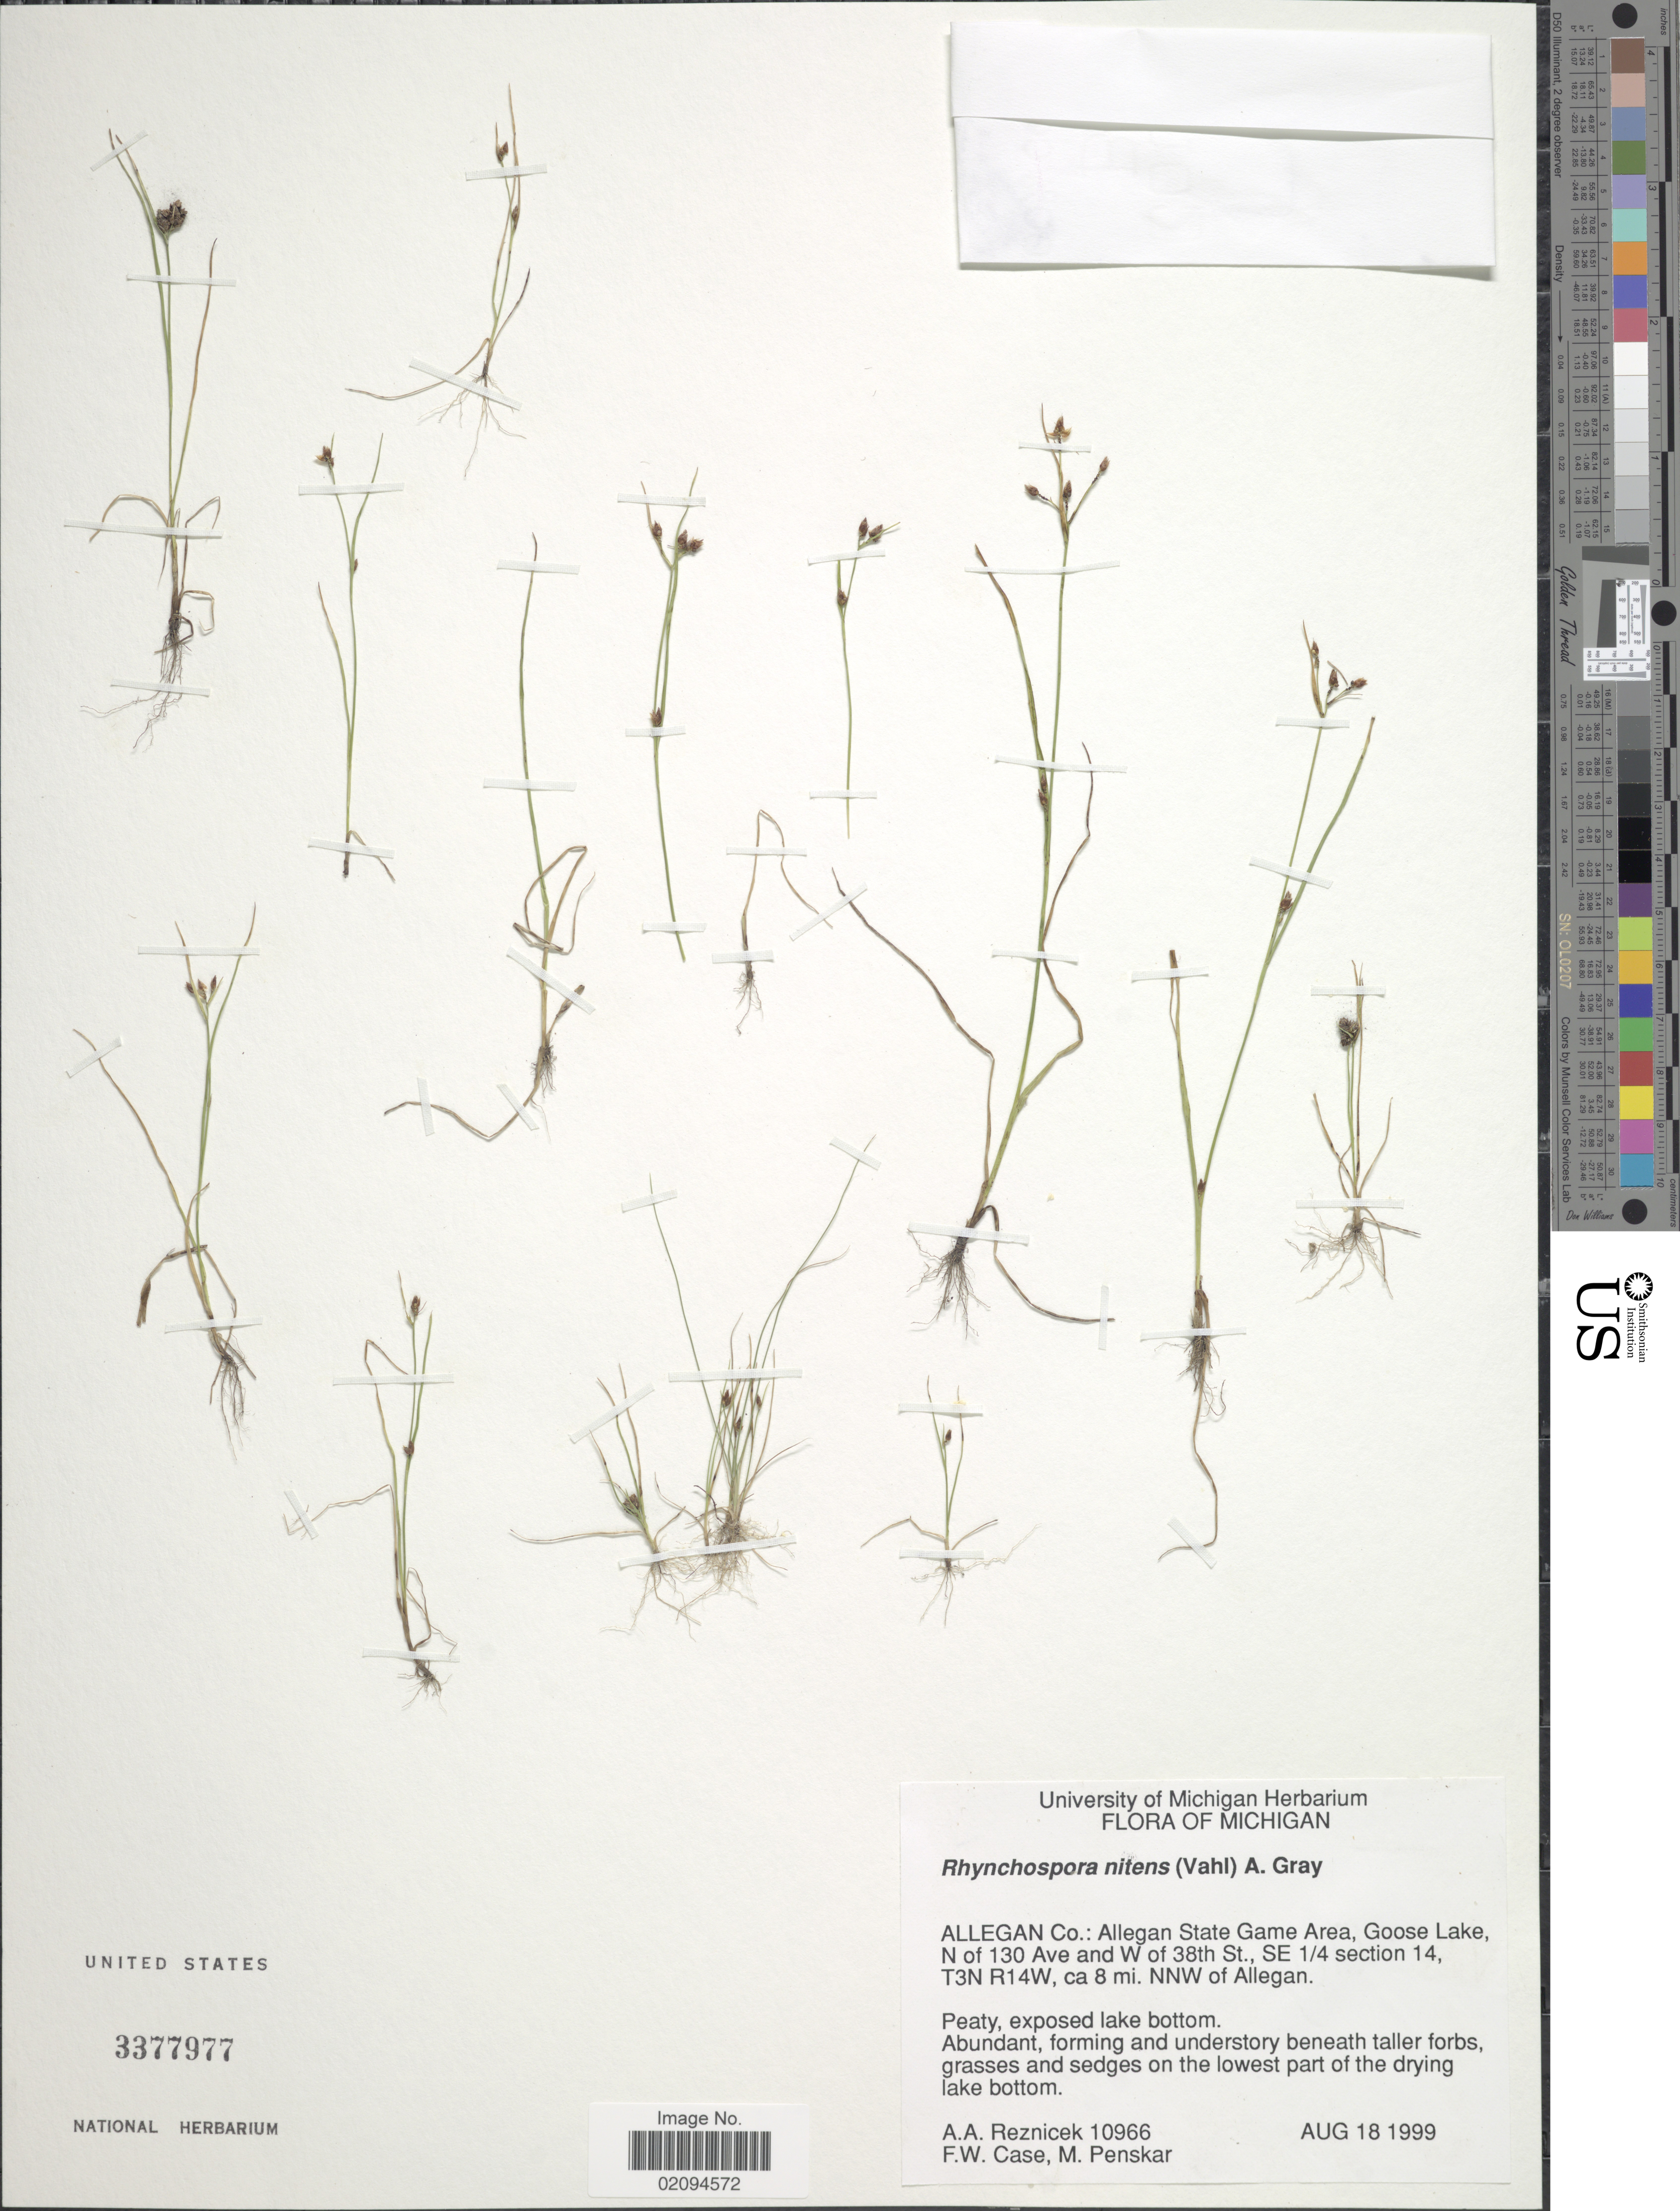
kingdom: Plantae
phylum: Tracheophyta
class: Liliopsida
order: Poales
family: Cyperaceae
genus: Rhynchospora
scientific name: Rhynchospora nitens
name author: (Vahl) A. Gray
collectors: A. A. Reznicek, F. Case & M. Penskar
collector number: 10966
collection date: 1999-08-18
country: United States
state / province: Michigan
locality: Allegan Co.: Allegan State Game Area, Goose Lake, N of 130 Ave and W of 38th St., SE 1/4 section 14, T3N R14W, ca 8 mi. NNW of Allegan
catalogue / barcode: US 3377977